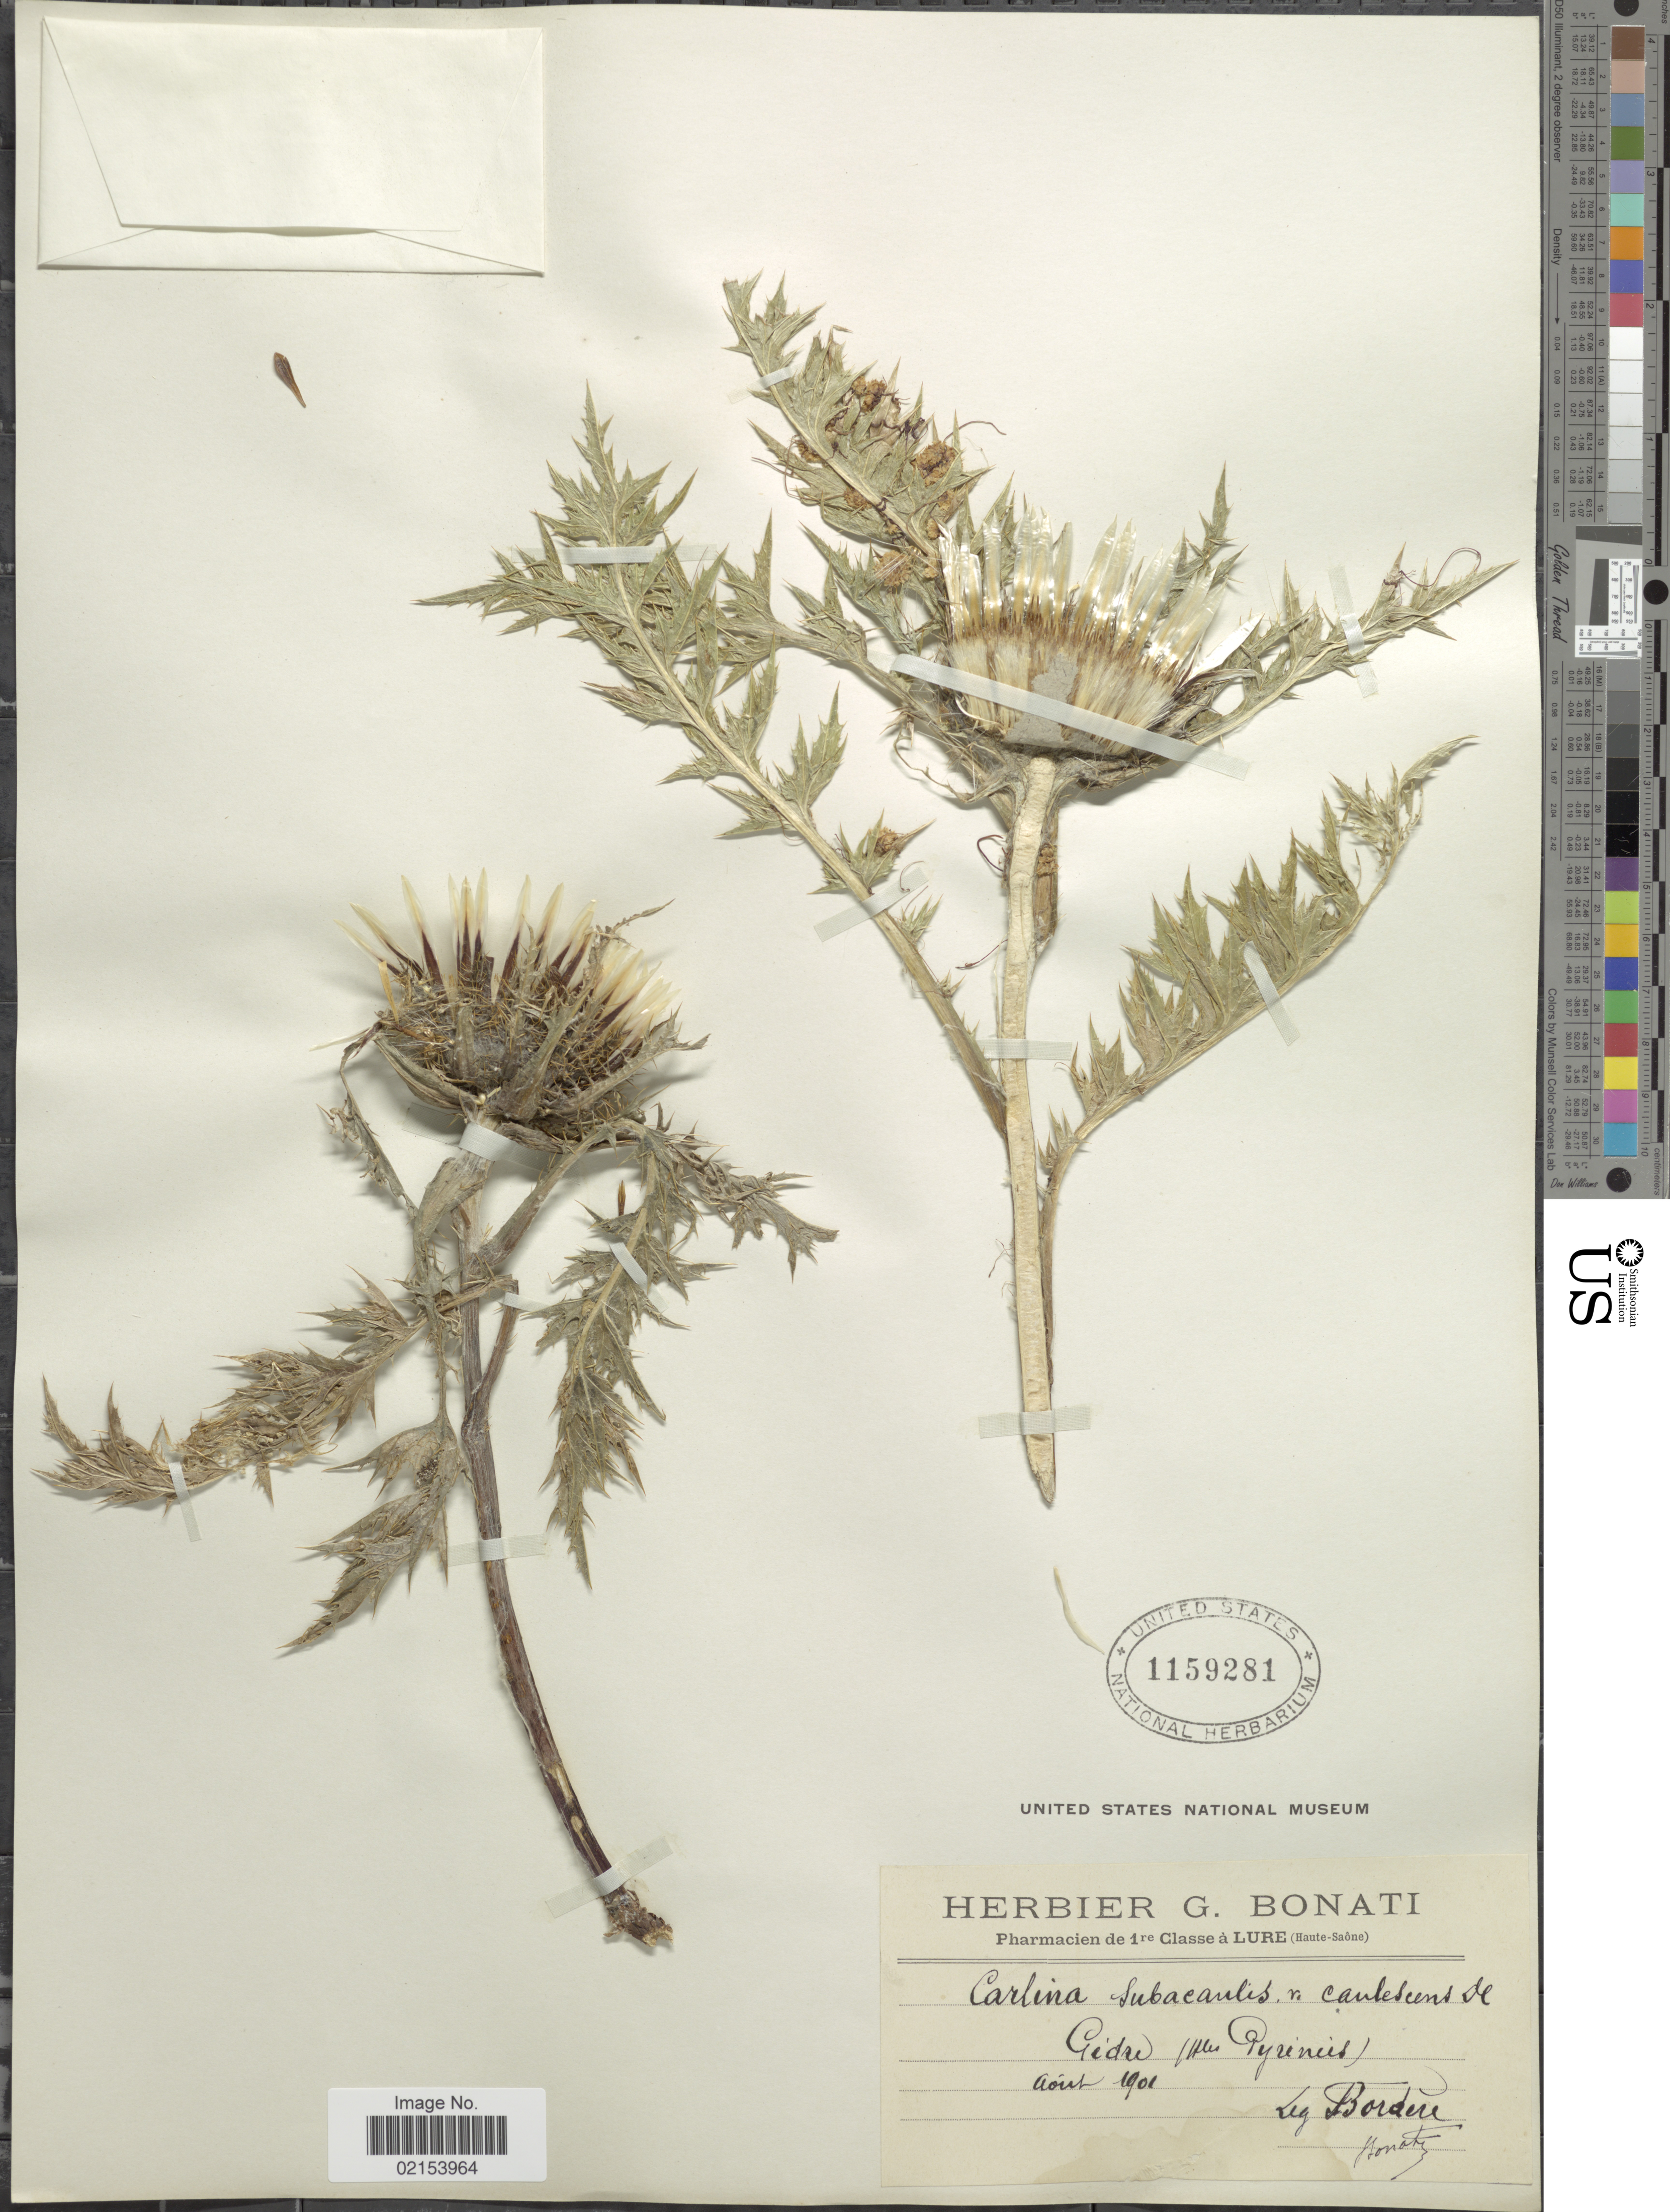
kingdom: Plantae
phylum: Tracheophyta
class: Magnoliopsida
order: Asterales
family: Asteraceae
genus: Carlina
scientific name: Carlina acaulis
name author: L.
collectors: -. Bordere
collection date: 1901-08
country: France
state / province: Occitanie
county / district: Hautes-Pyrénées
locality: Gedre (Htes Pyrenees)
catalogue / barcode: US 1159281